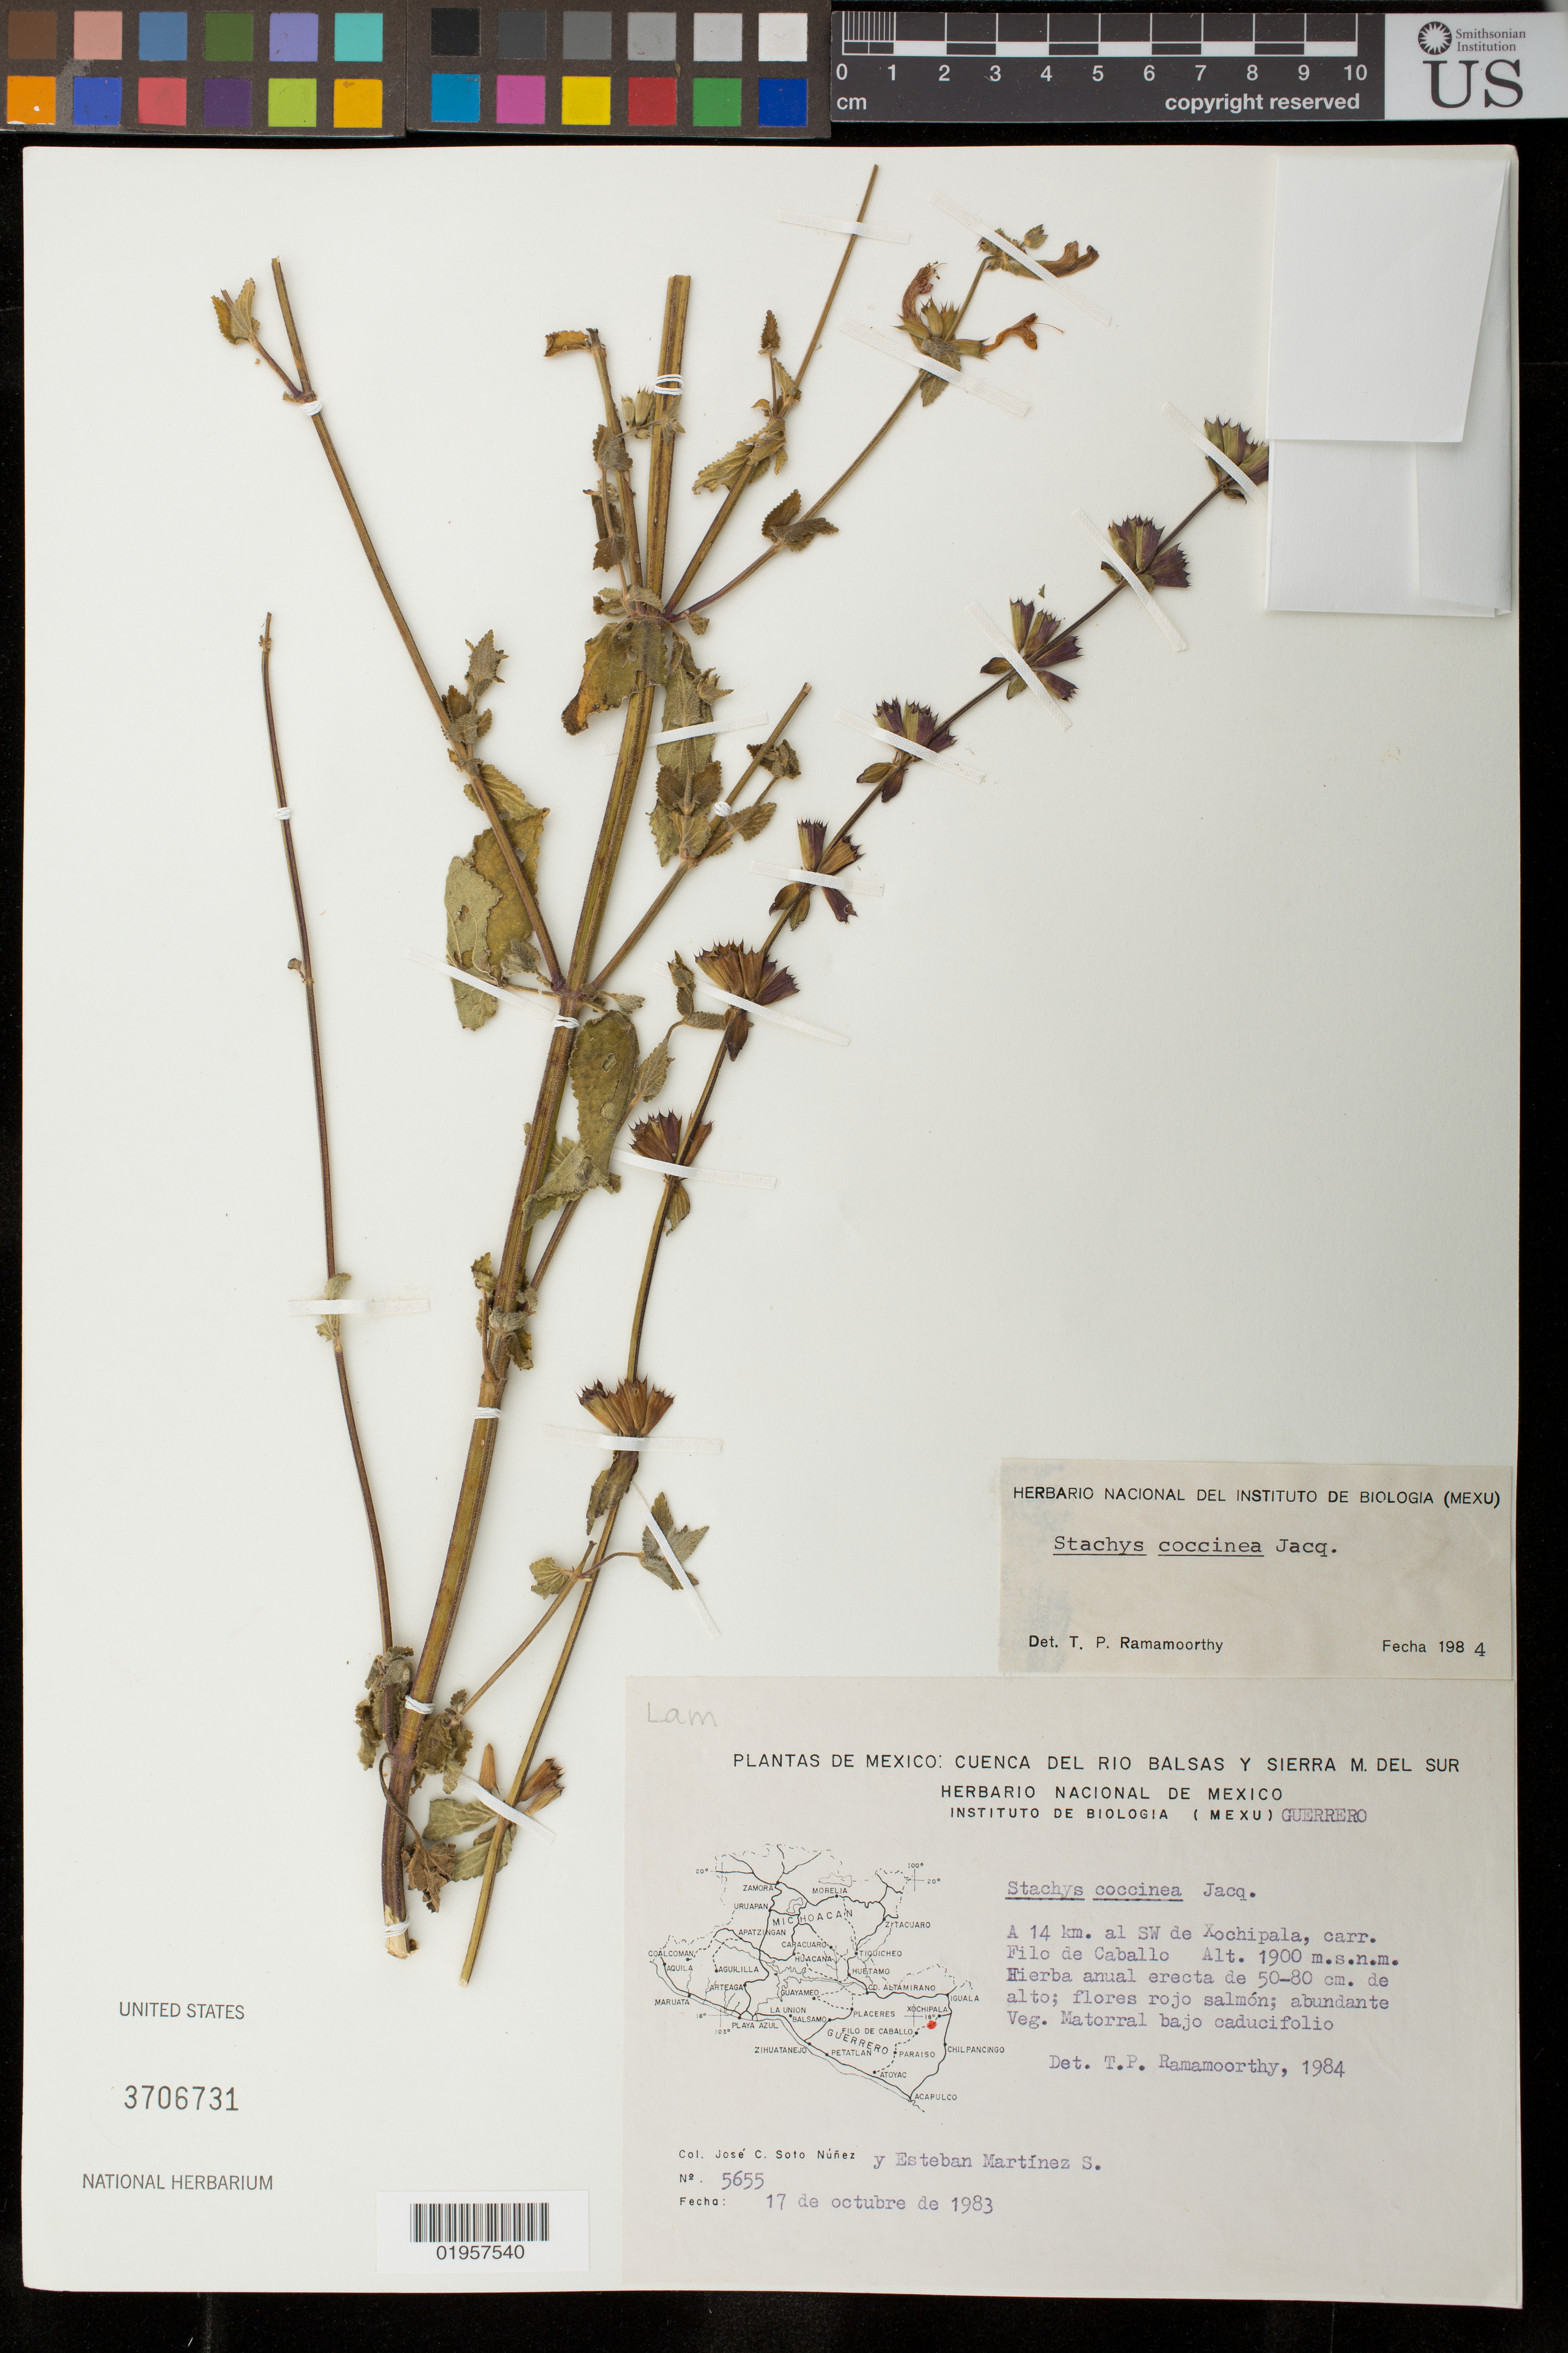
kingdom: Plantae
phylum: Tracheophyta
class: Magnoliopsida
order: Lamiales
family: Lamiaceae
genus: Stachys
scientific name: Stachys coccinea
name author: Ortega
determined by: Ramamoorthy, T. P.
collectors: J. C. Soto Núñez & E. Martínez S.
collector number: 5655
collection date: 1983-10-17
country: Mexico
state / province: Guerrero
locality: Xochipala, 14 km al SW; carr. Filo de Caballo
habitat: Matorral bajo caducifolio; abundante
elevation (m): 1900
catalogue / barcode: US 3706731